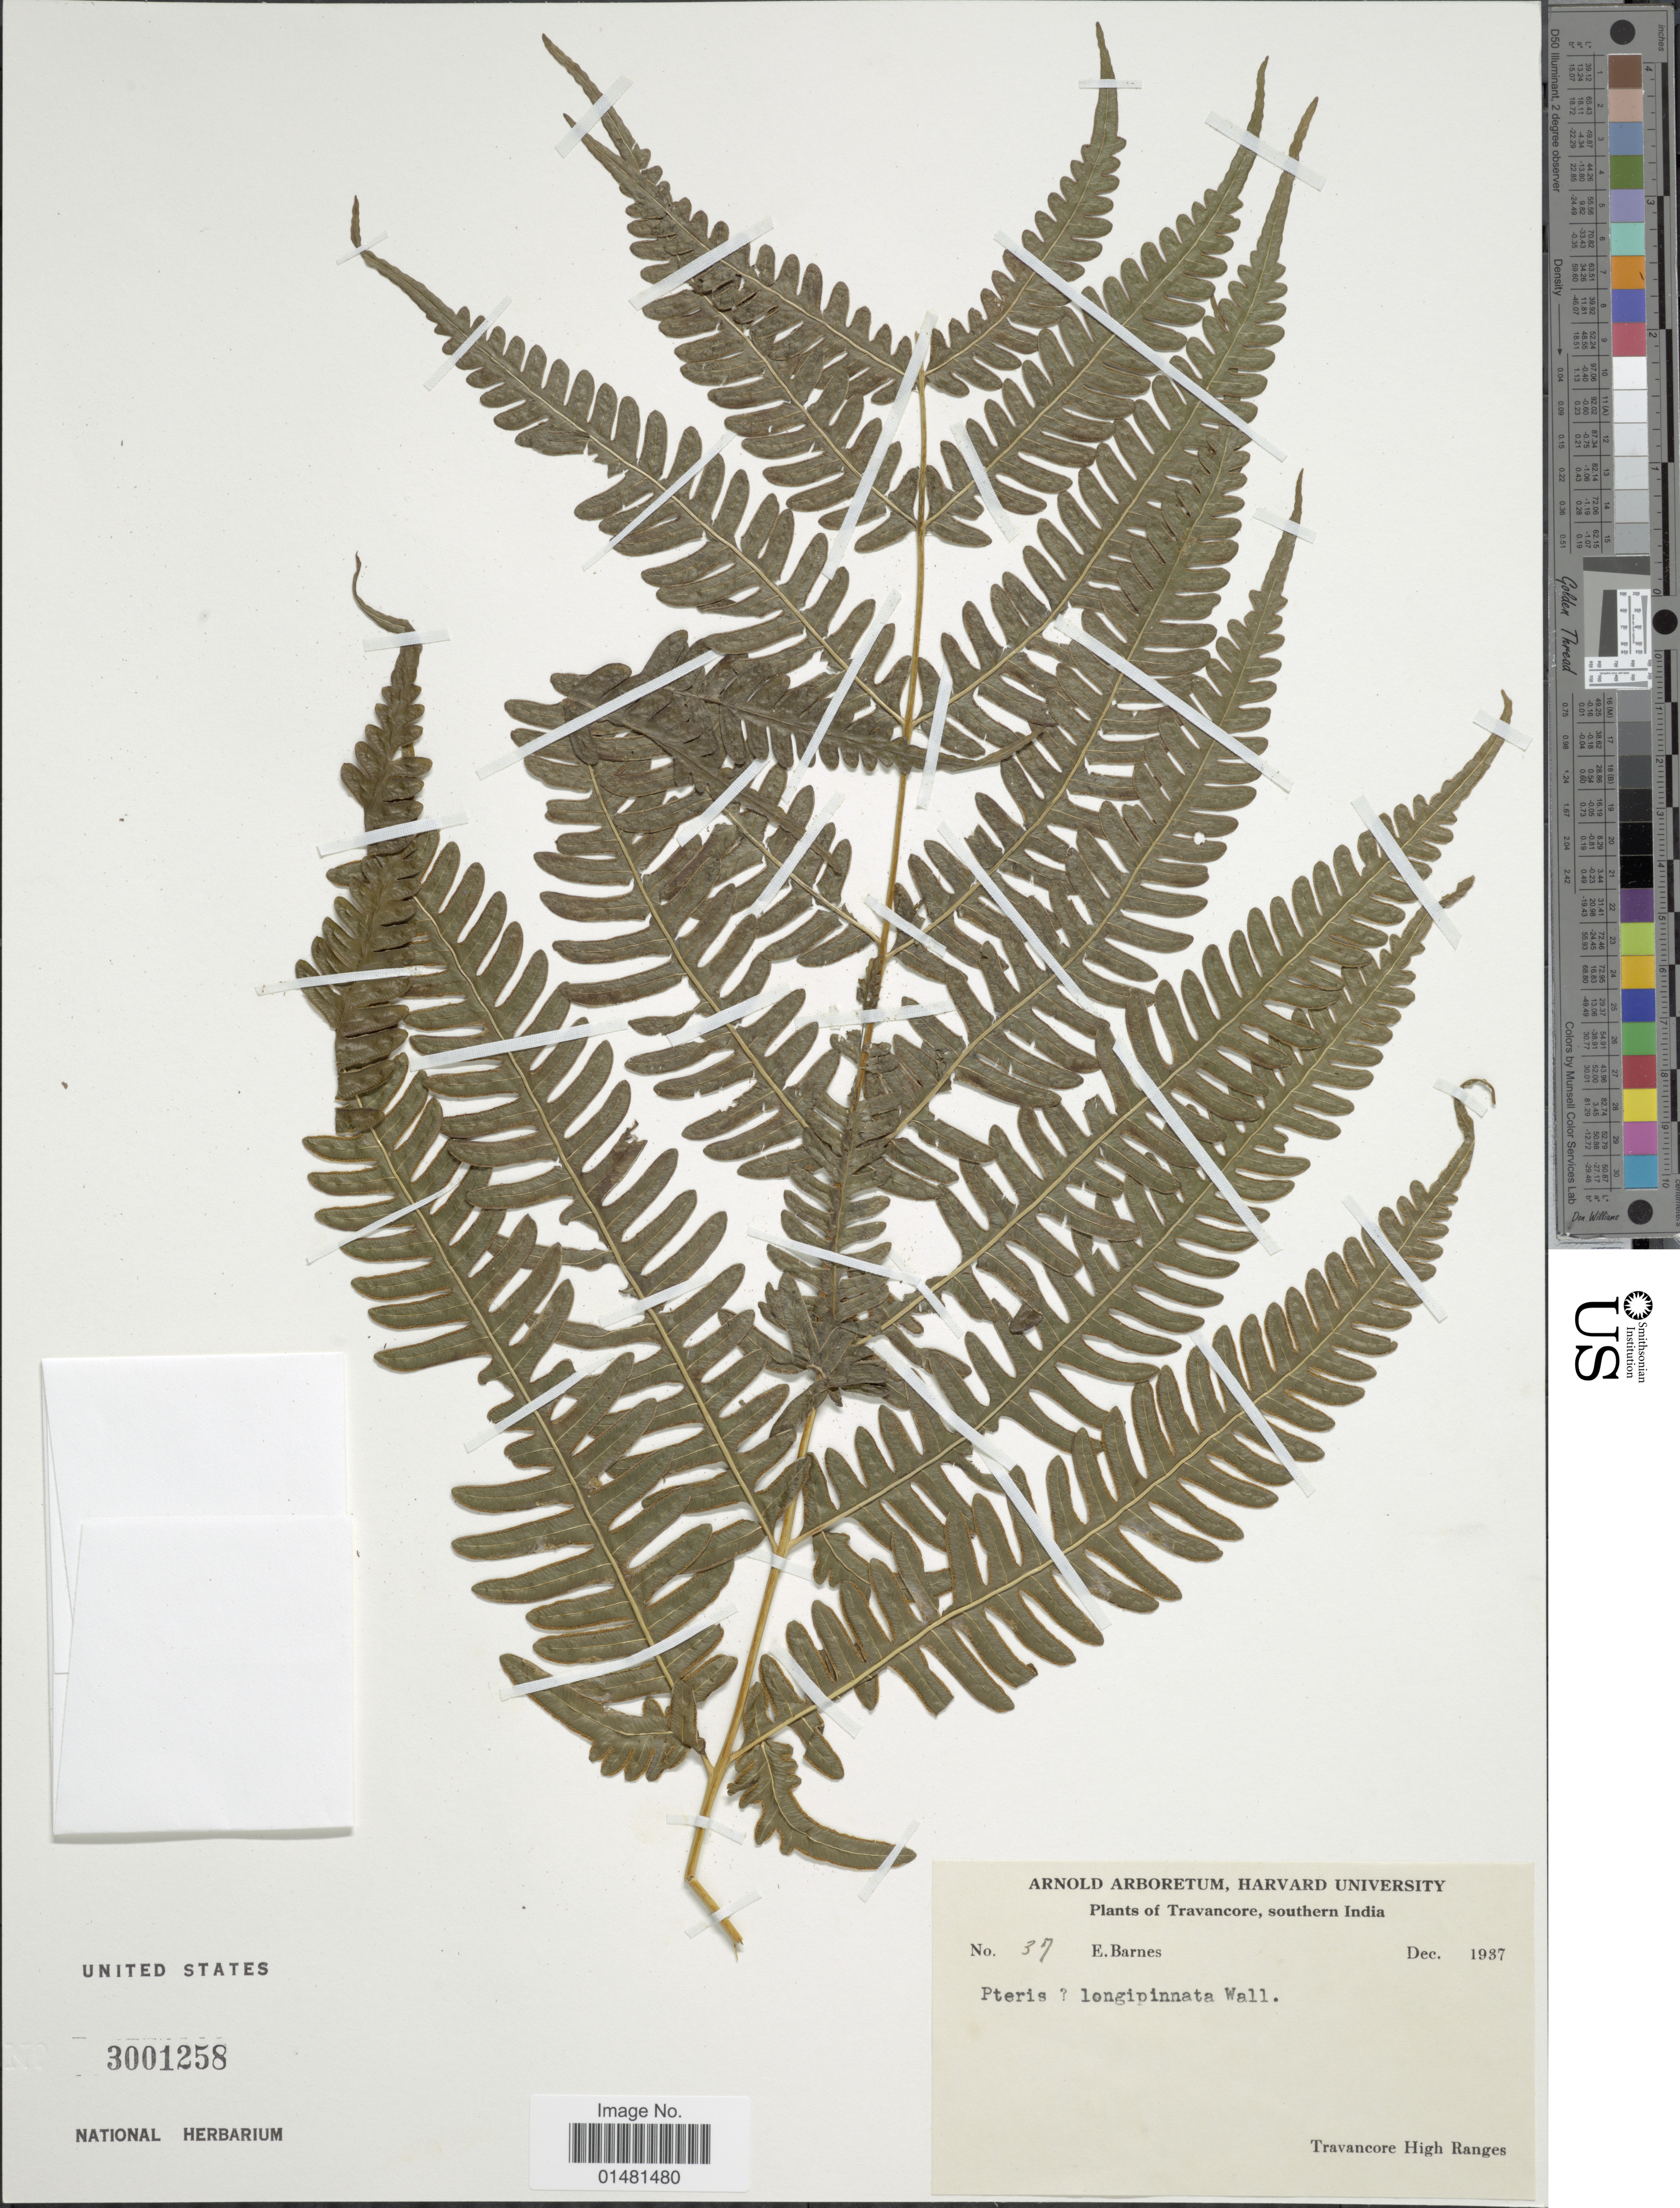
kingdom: Plantae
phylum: Tracheophyta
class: Polypodiopsida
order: Polypodiales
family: Pteridaceae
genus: Pteris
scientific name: Pteris sp.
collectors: E. Barnes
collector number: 37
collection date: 1937-12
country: India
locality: Travancore High Ranges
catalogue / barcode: US 3001258